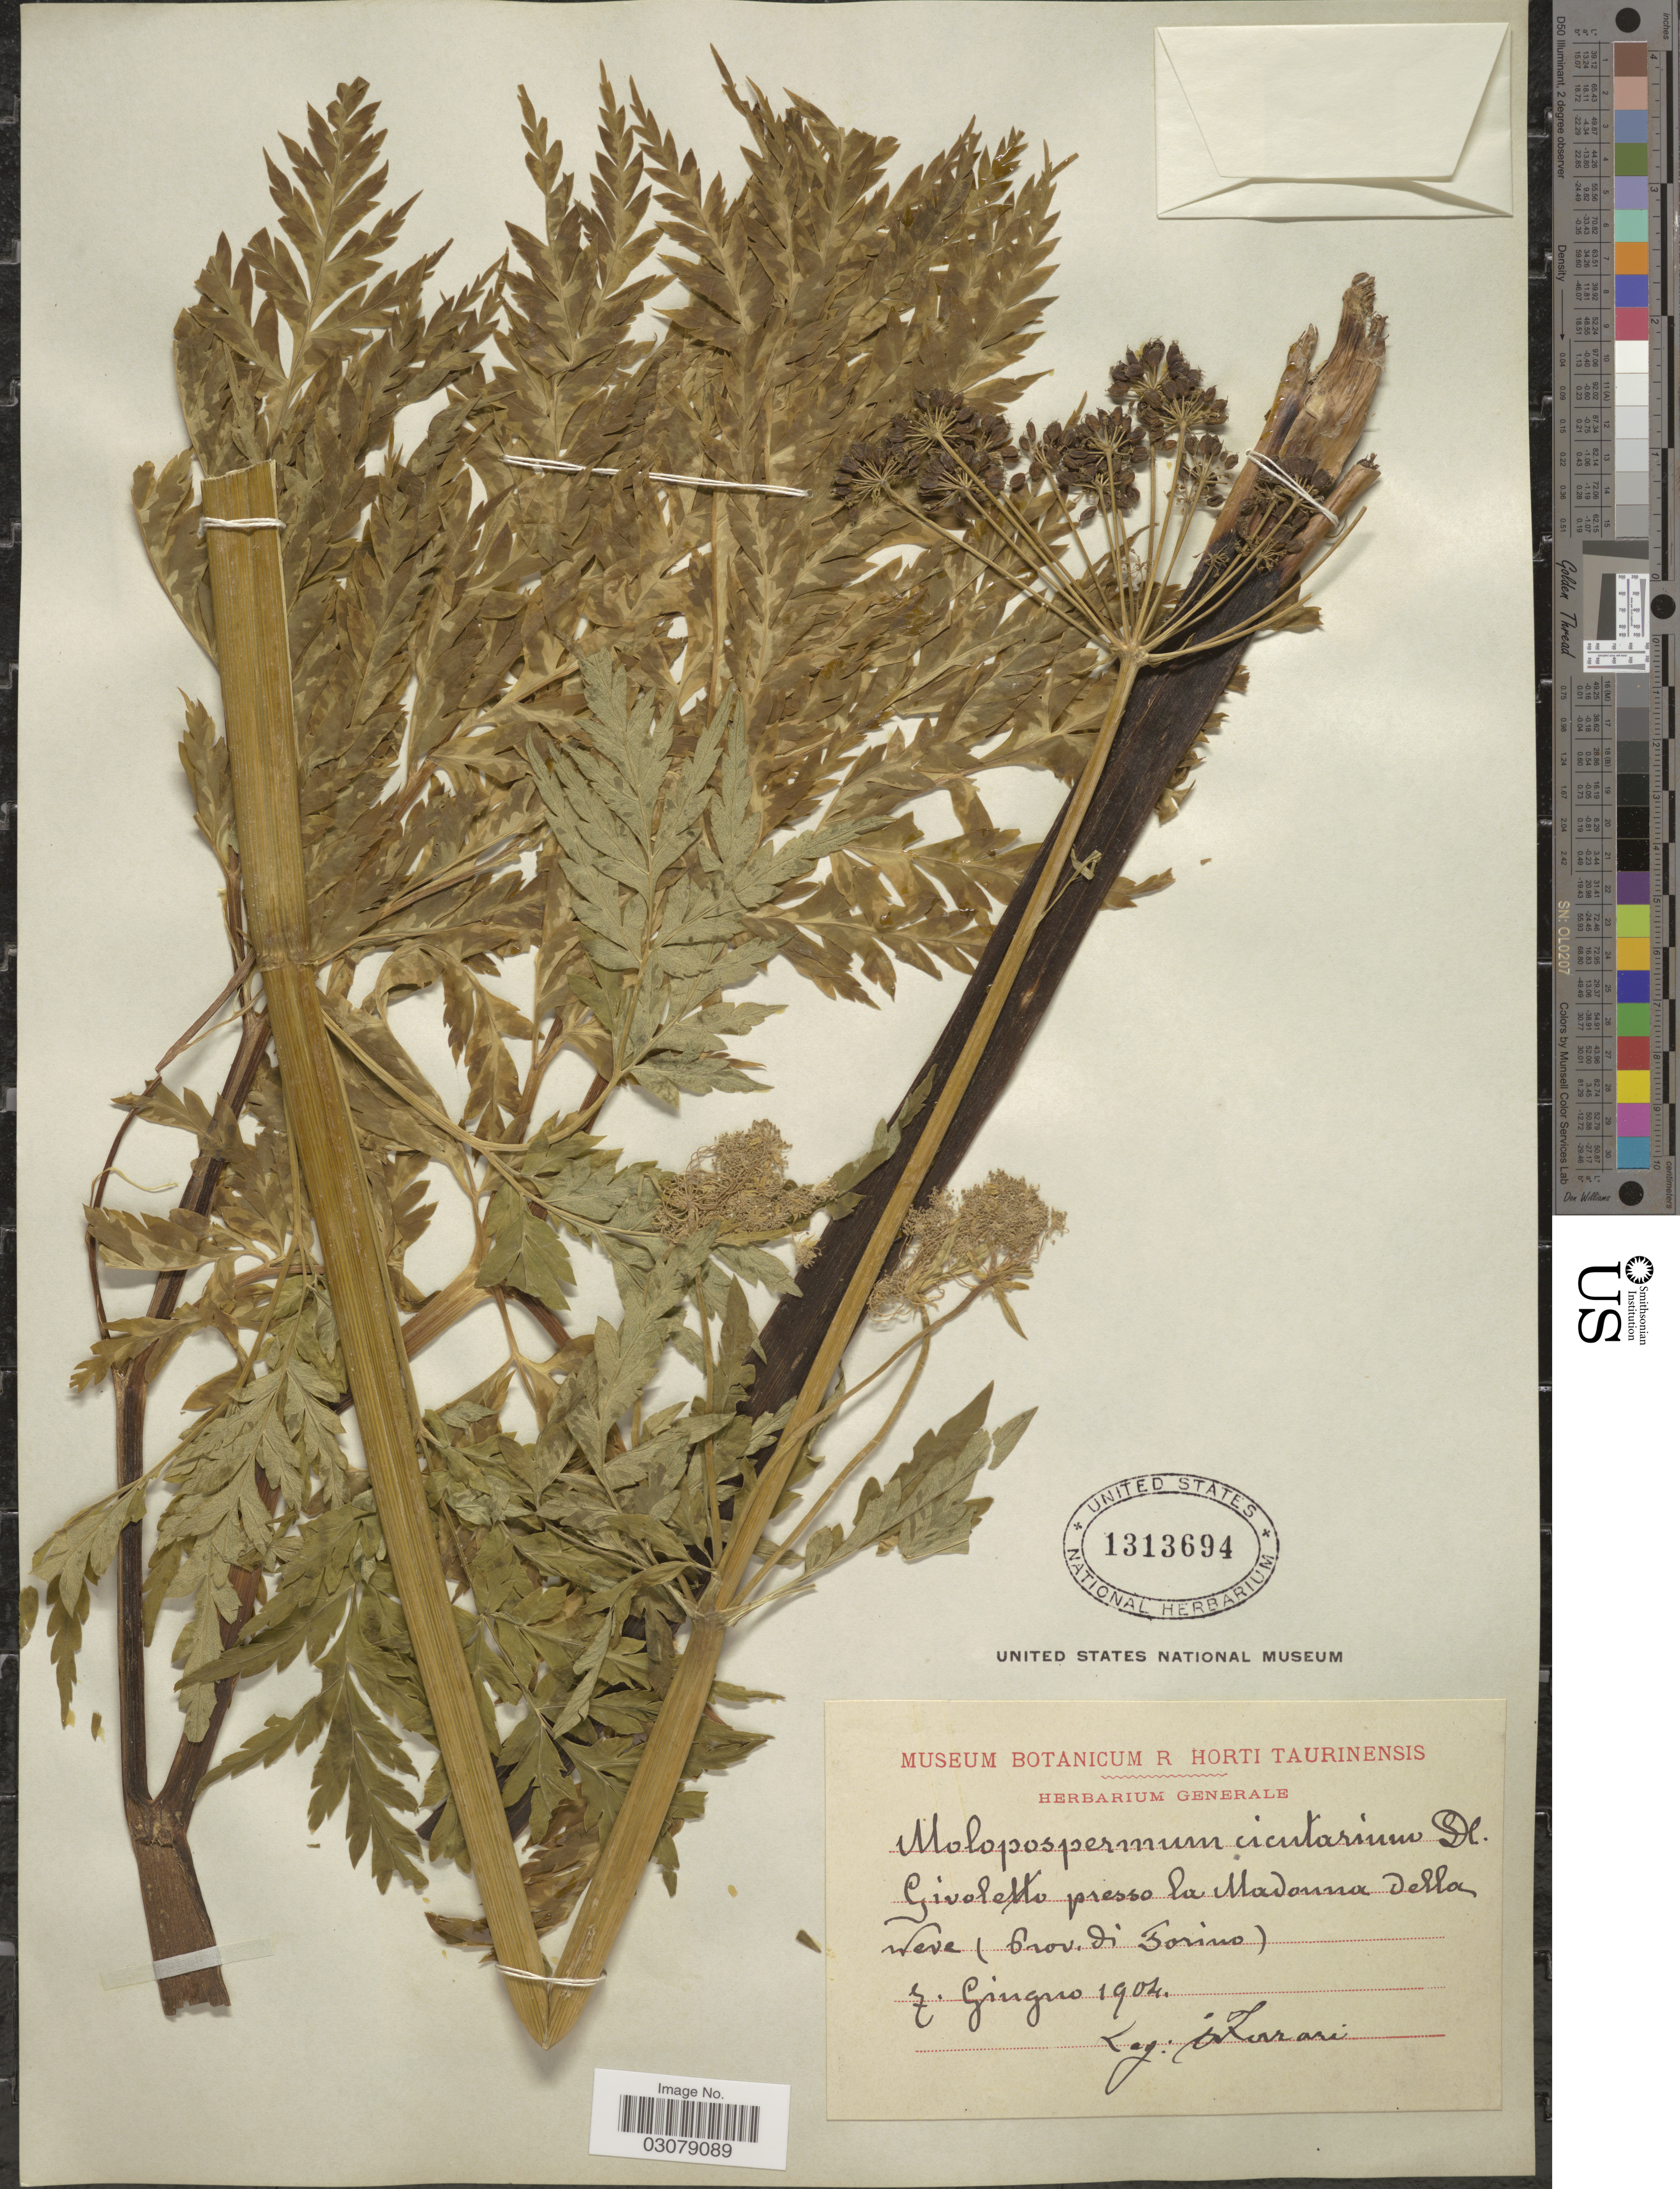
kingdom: Plantae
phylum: Tracheophyta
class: Magnoliopsida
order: Apiales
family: Apiaceae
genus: Molopospermum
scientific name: Molopospermum cicutarium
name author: (Lam.) DC.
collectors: Zorrari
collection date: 1904-06-07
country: Italy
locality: Givoletto presso la Madonna della weve [interpreted] (Prov. Di Torino).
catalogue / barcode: US 1313694